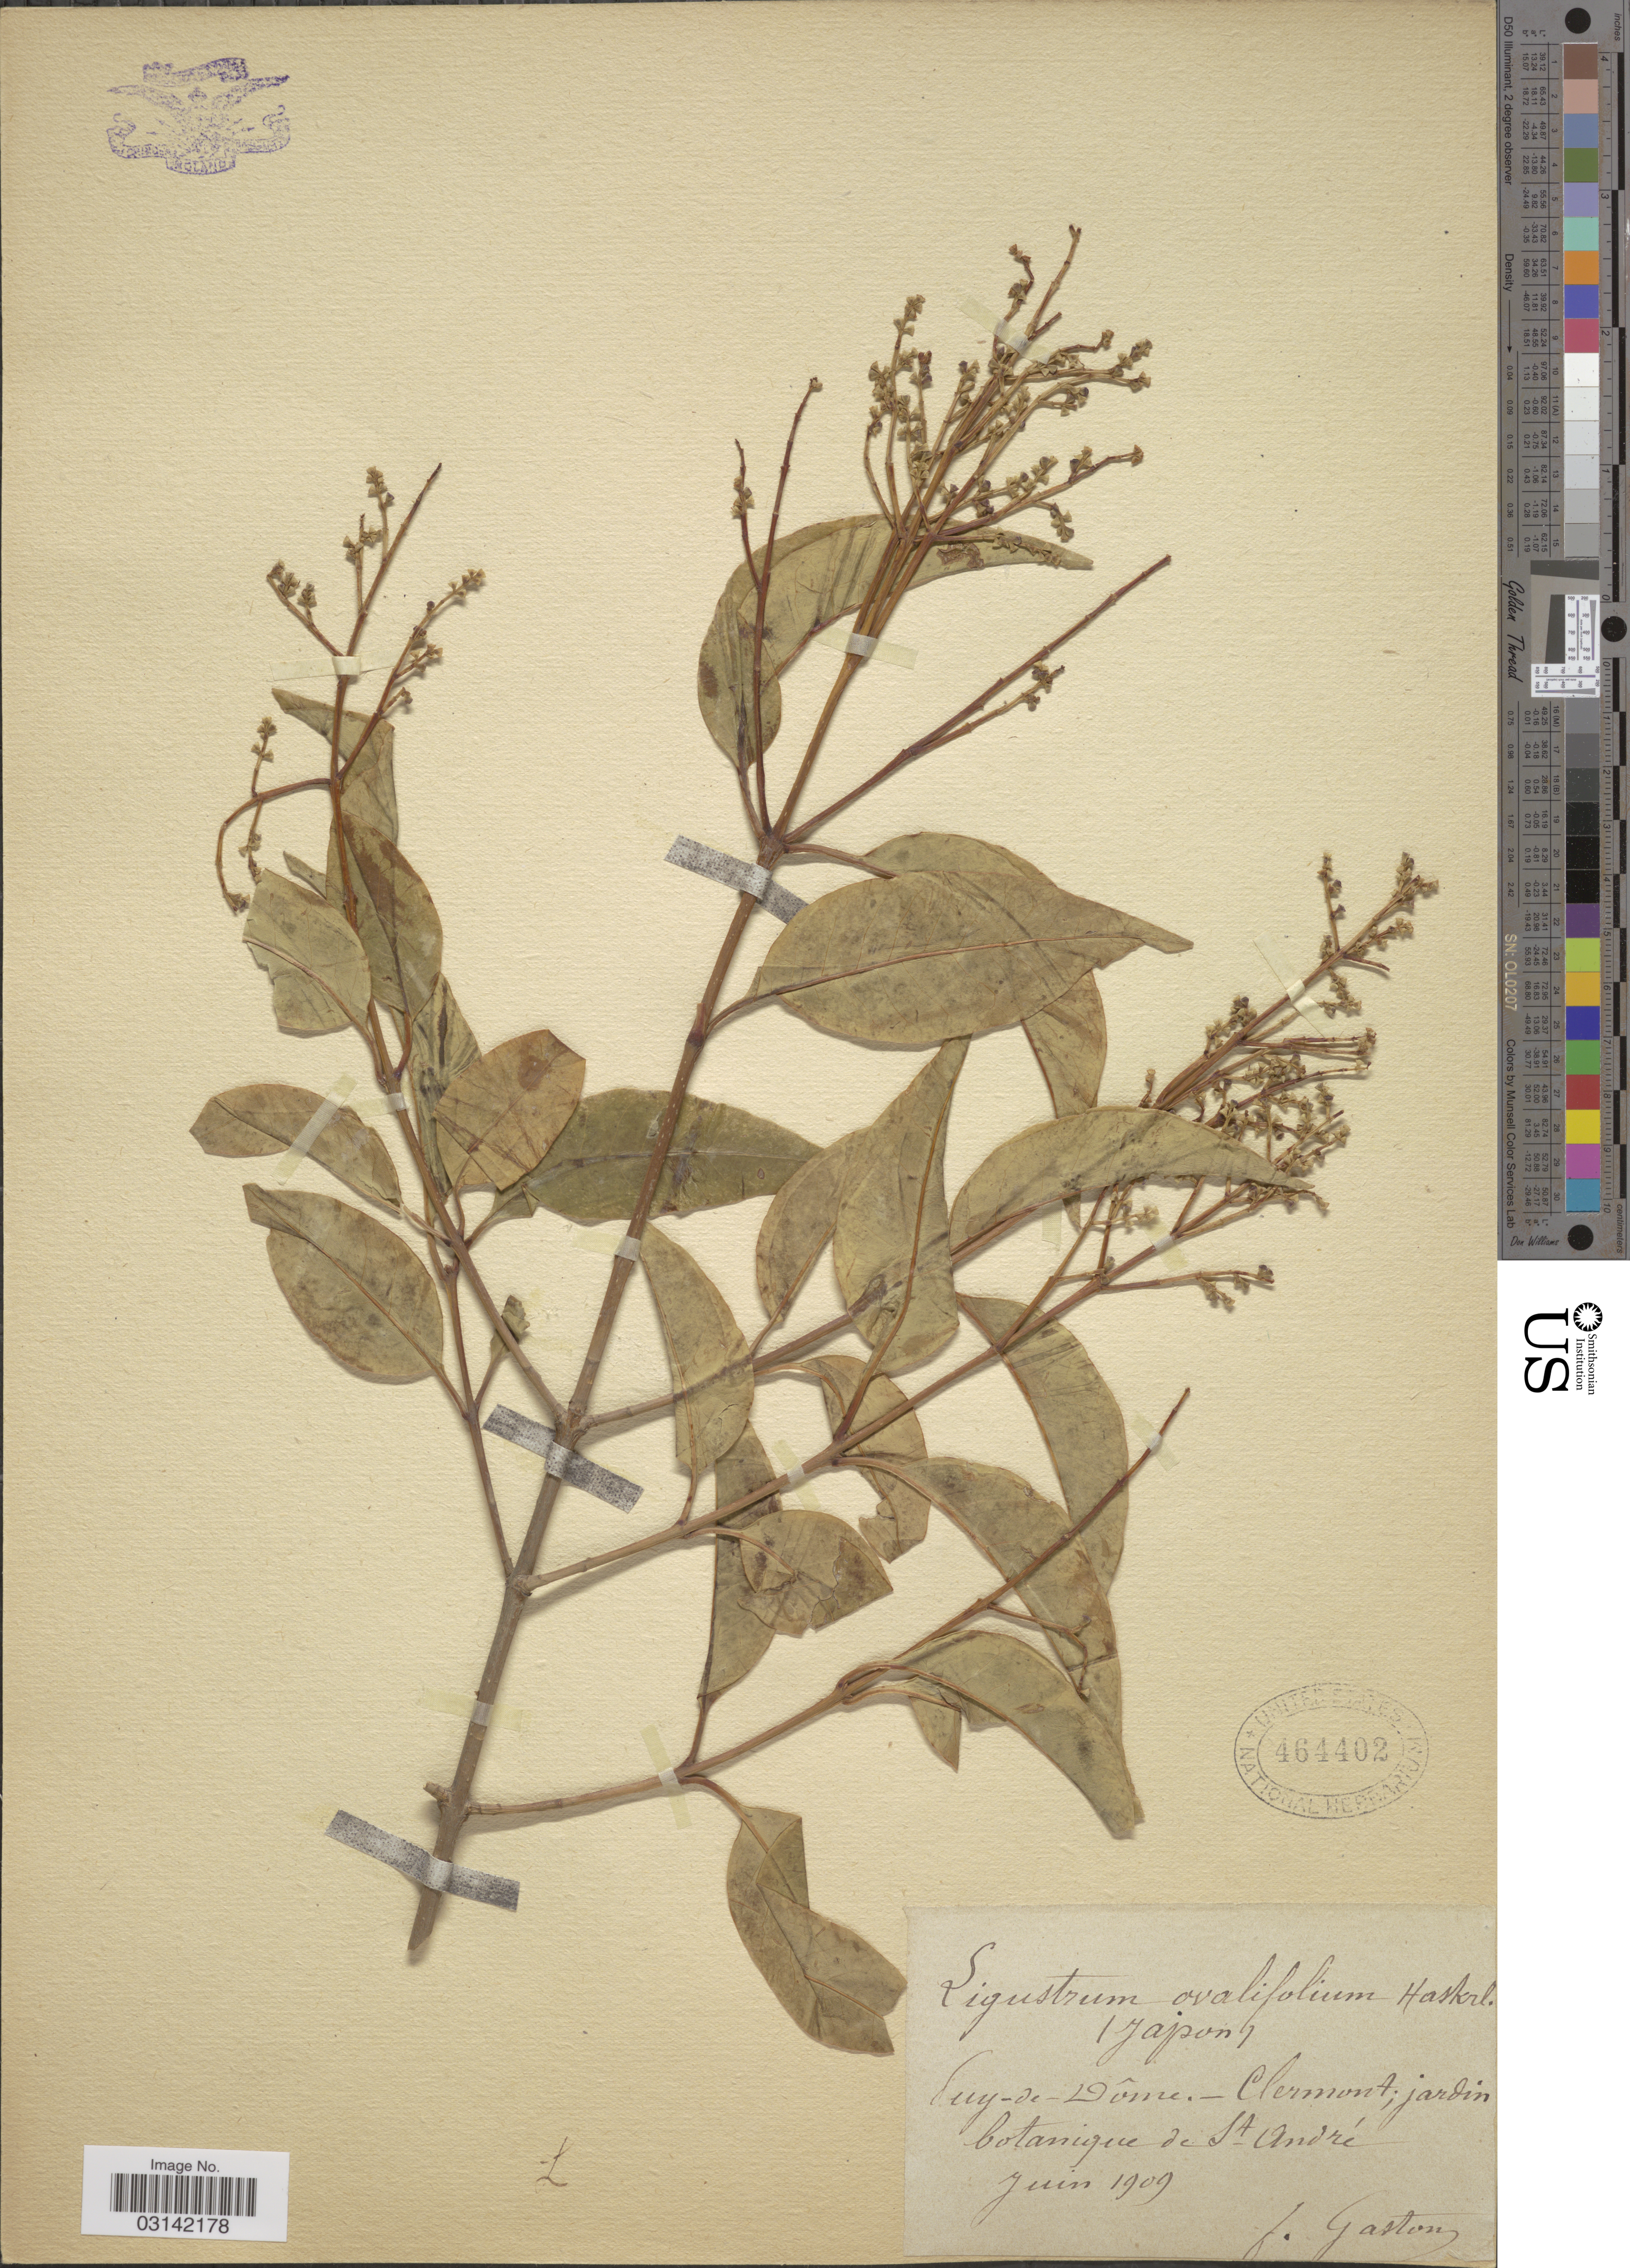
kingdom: Plantae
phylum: Tracheophyta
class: Magnoliopsida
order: Lamiales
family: Oleaceae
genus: Ligustrum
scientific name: Ligustrum ovalifolium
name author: Hassk.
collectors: F. Gaston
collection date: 1909-06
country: France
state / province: Auvergne-Rhône-Alpes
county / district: Puy-de-Dôme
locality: Puy-de-Dôme. Clermont; jardin botanique de St André.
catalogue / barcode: US 464402